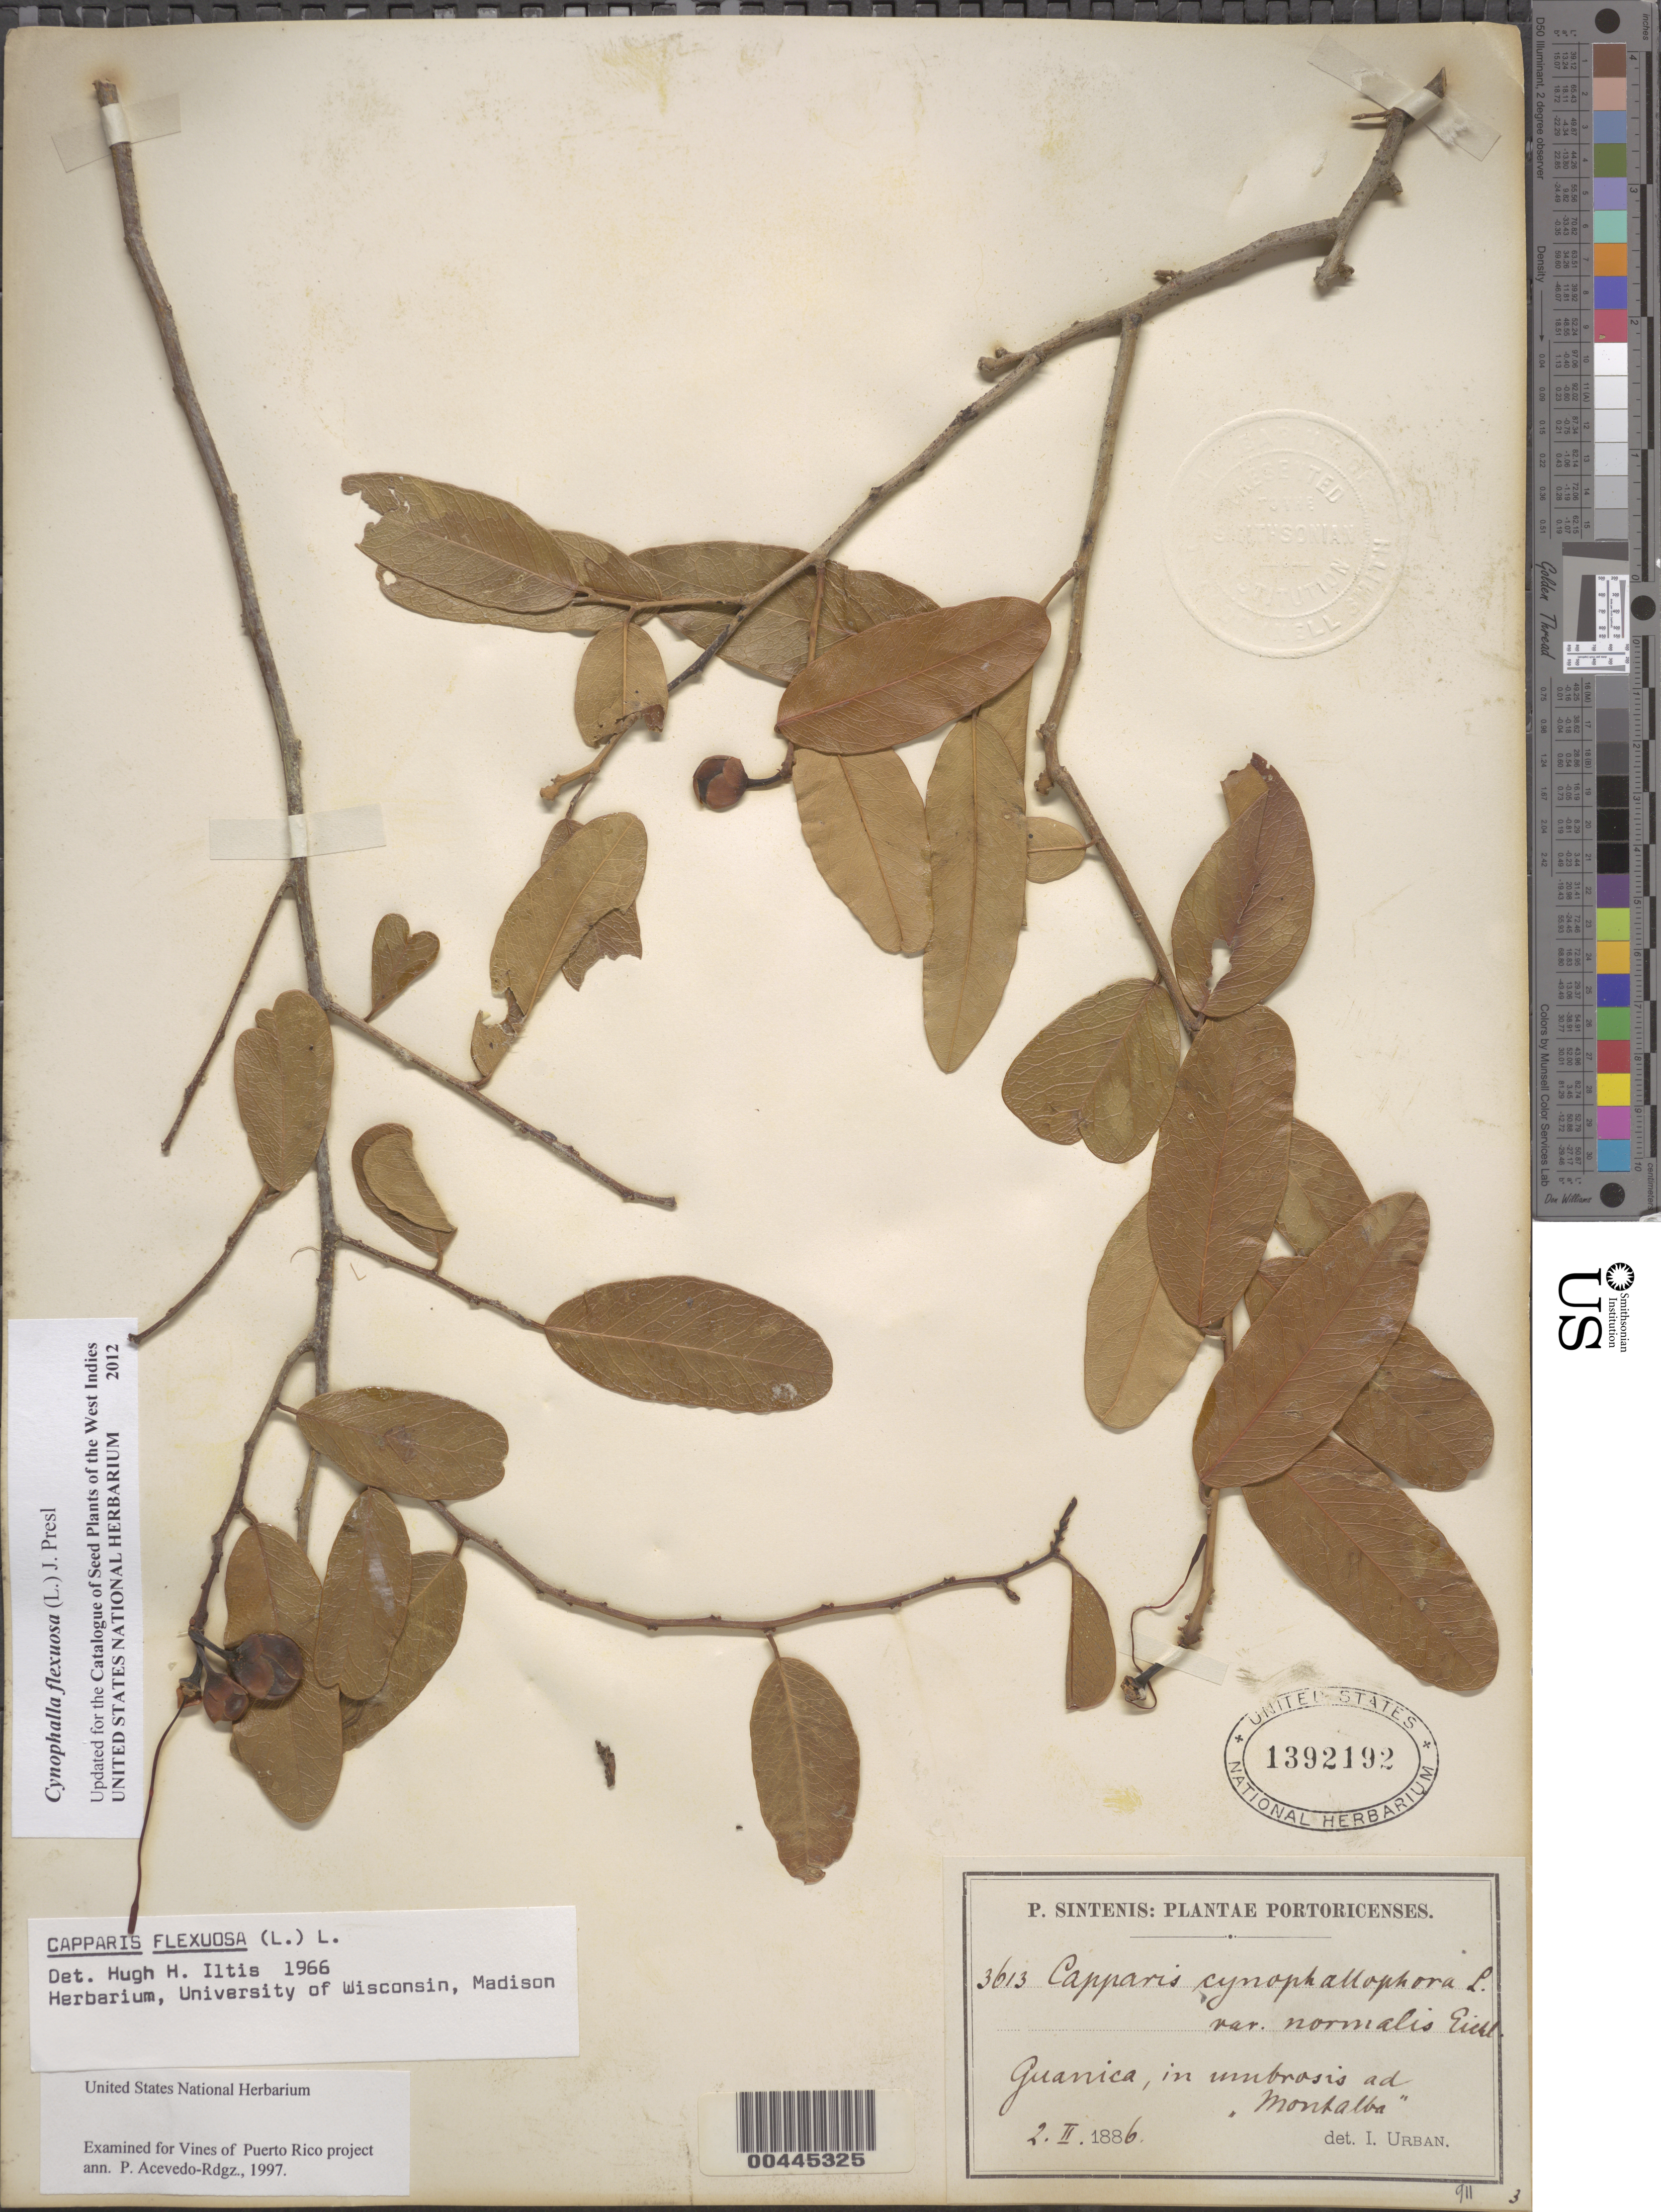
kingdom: Plantae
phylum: Tracheophyta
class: Magnoliopsida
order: Brassicales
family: Capparaceae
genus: Capparis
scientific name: Capparis flexuosa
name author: (L.) L.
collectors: P. Sintenis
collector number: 3613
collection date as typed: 02 Feb 1886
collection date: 1886-02-02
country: Puerto Rico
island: Greater Antilles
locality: Guanica. In umbrosis ad Montalba.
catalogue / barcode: US 1392192